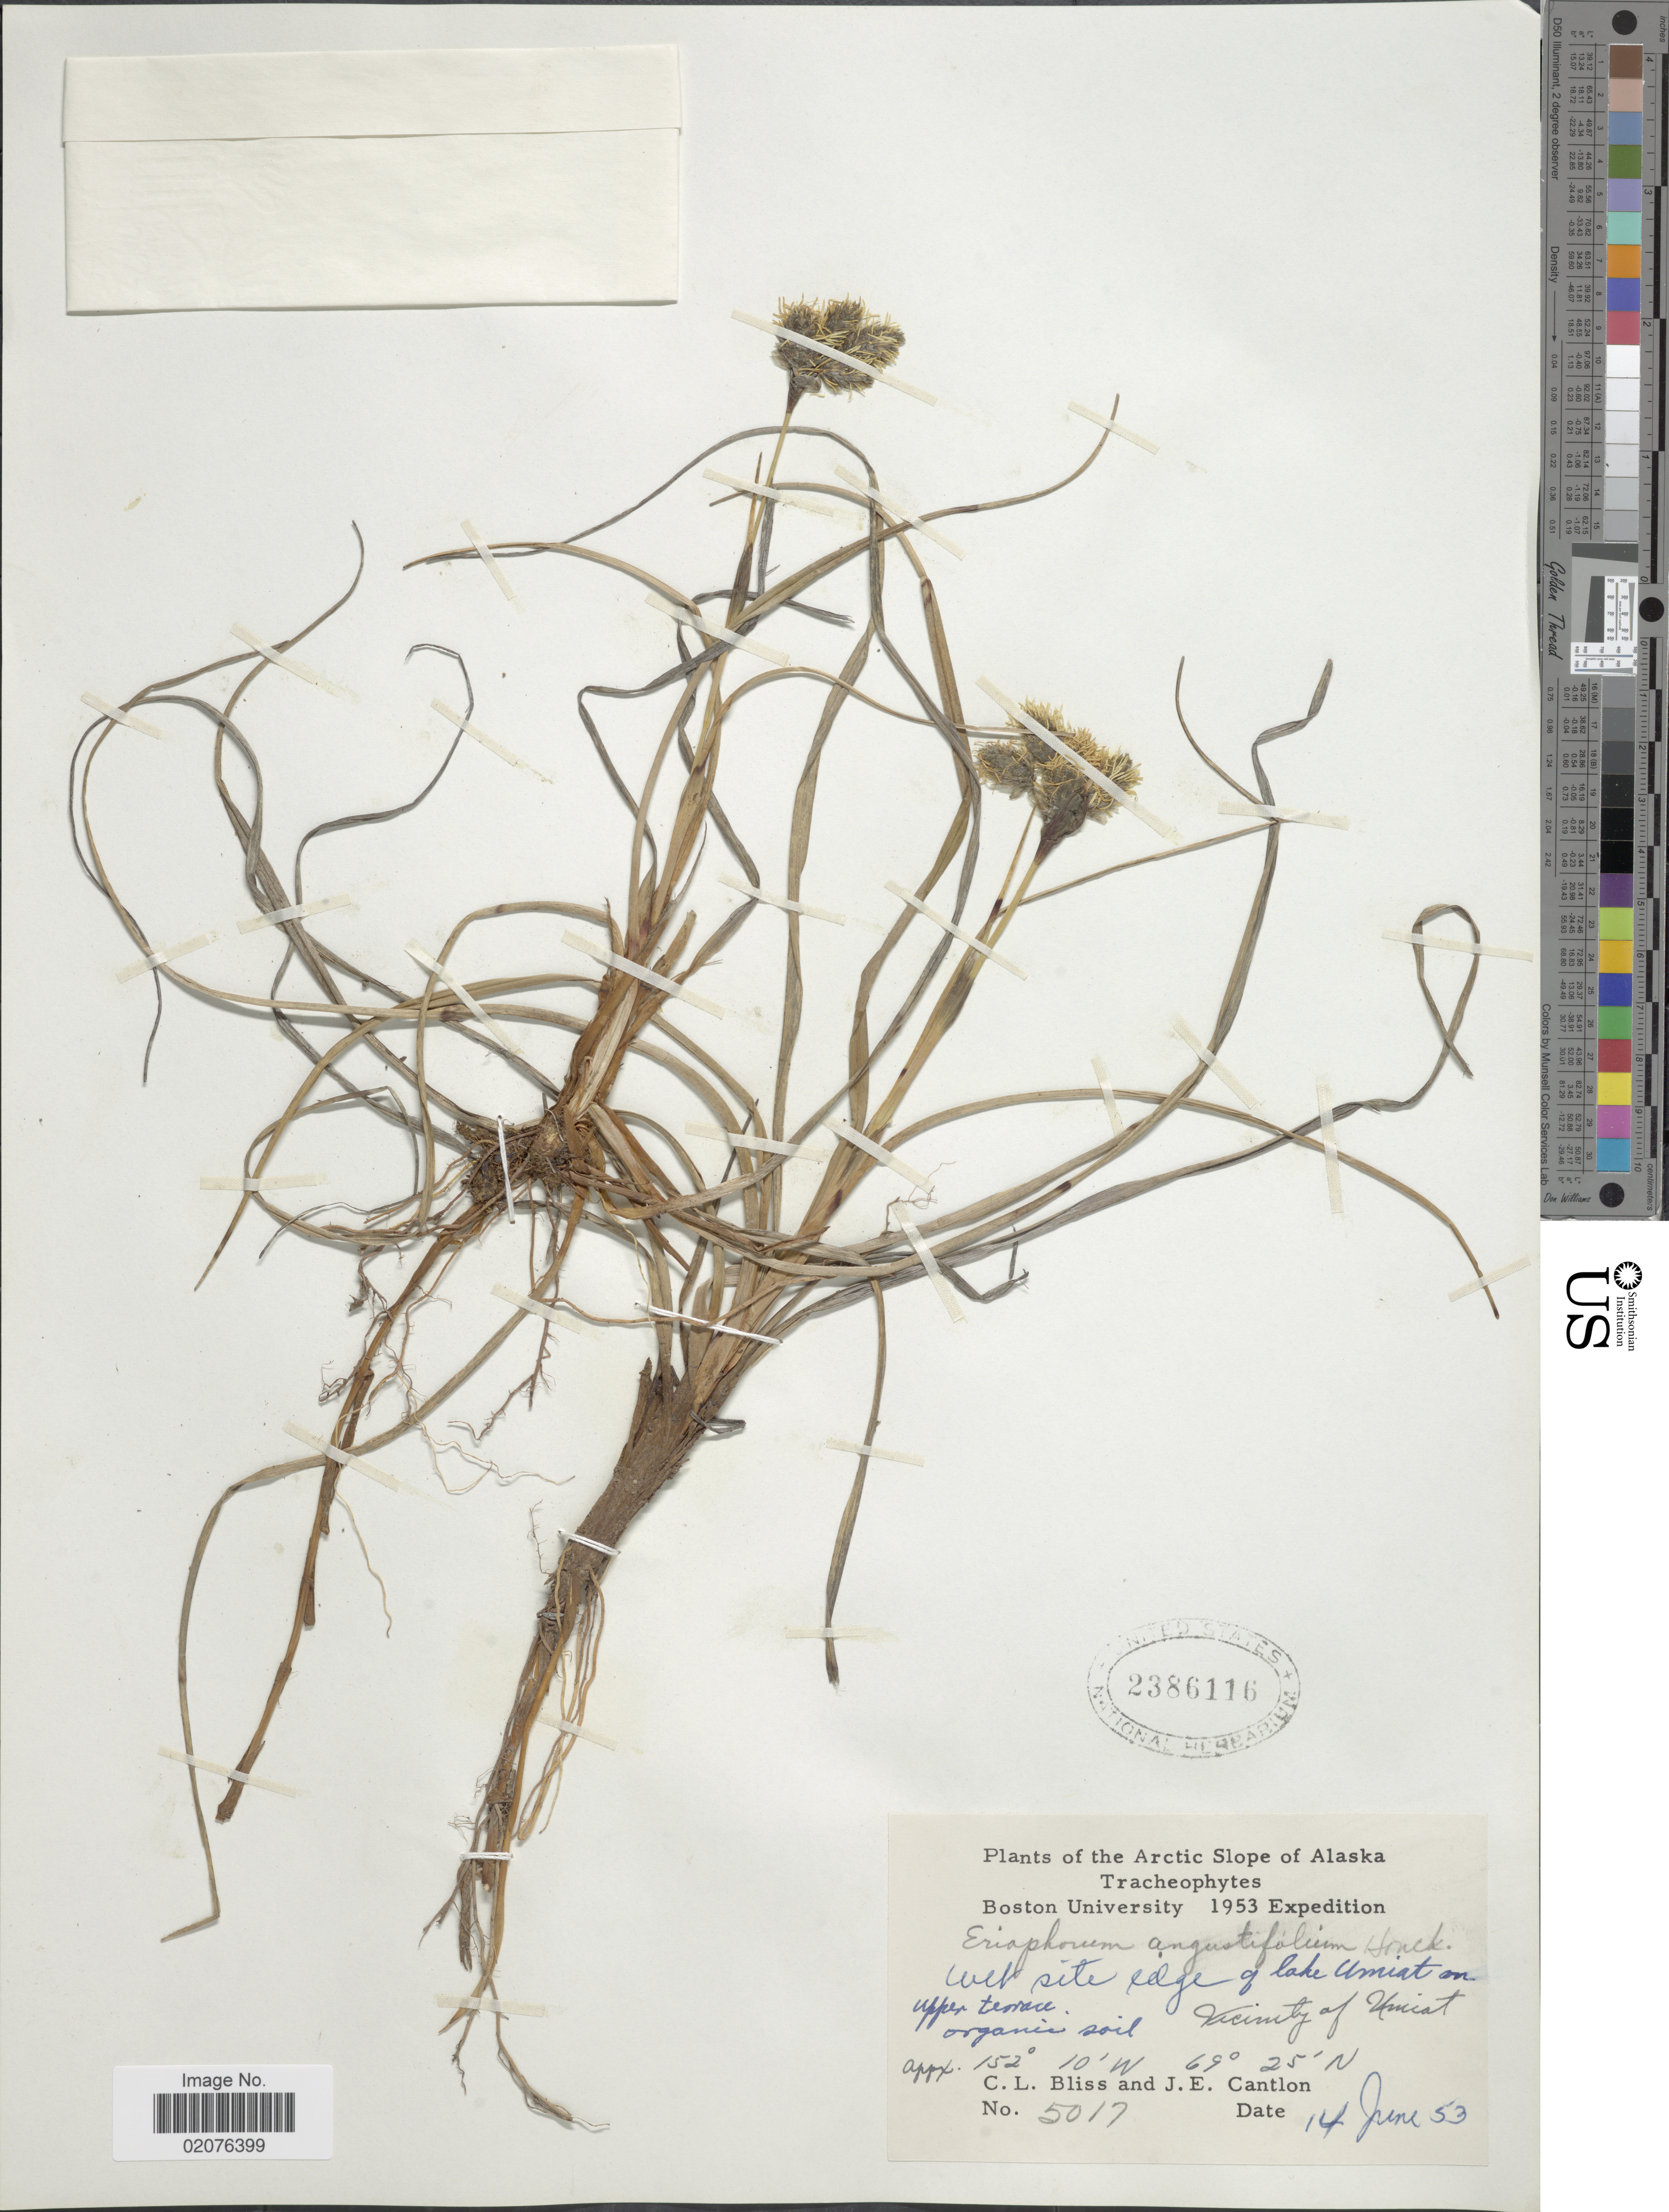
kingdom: Plantae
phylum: Tracheophyta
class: Liliopsida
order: Poales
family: Cyperaceae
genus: Eriophorum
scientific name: Eriophorum angustifolium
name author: Honck.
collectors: C. Bliss & J. Cantlon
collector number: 5017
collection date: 1953-06-14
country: United States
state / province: Alaska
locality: Arctic Slope of Alaska. Wet site edge of lake Umiat on Upper terrace, Vicinity of Umiat.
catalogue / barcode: US 2386118